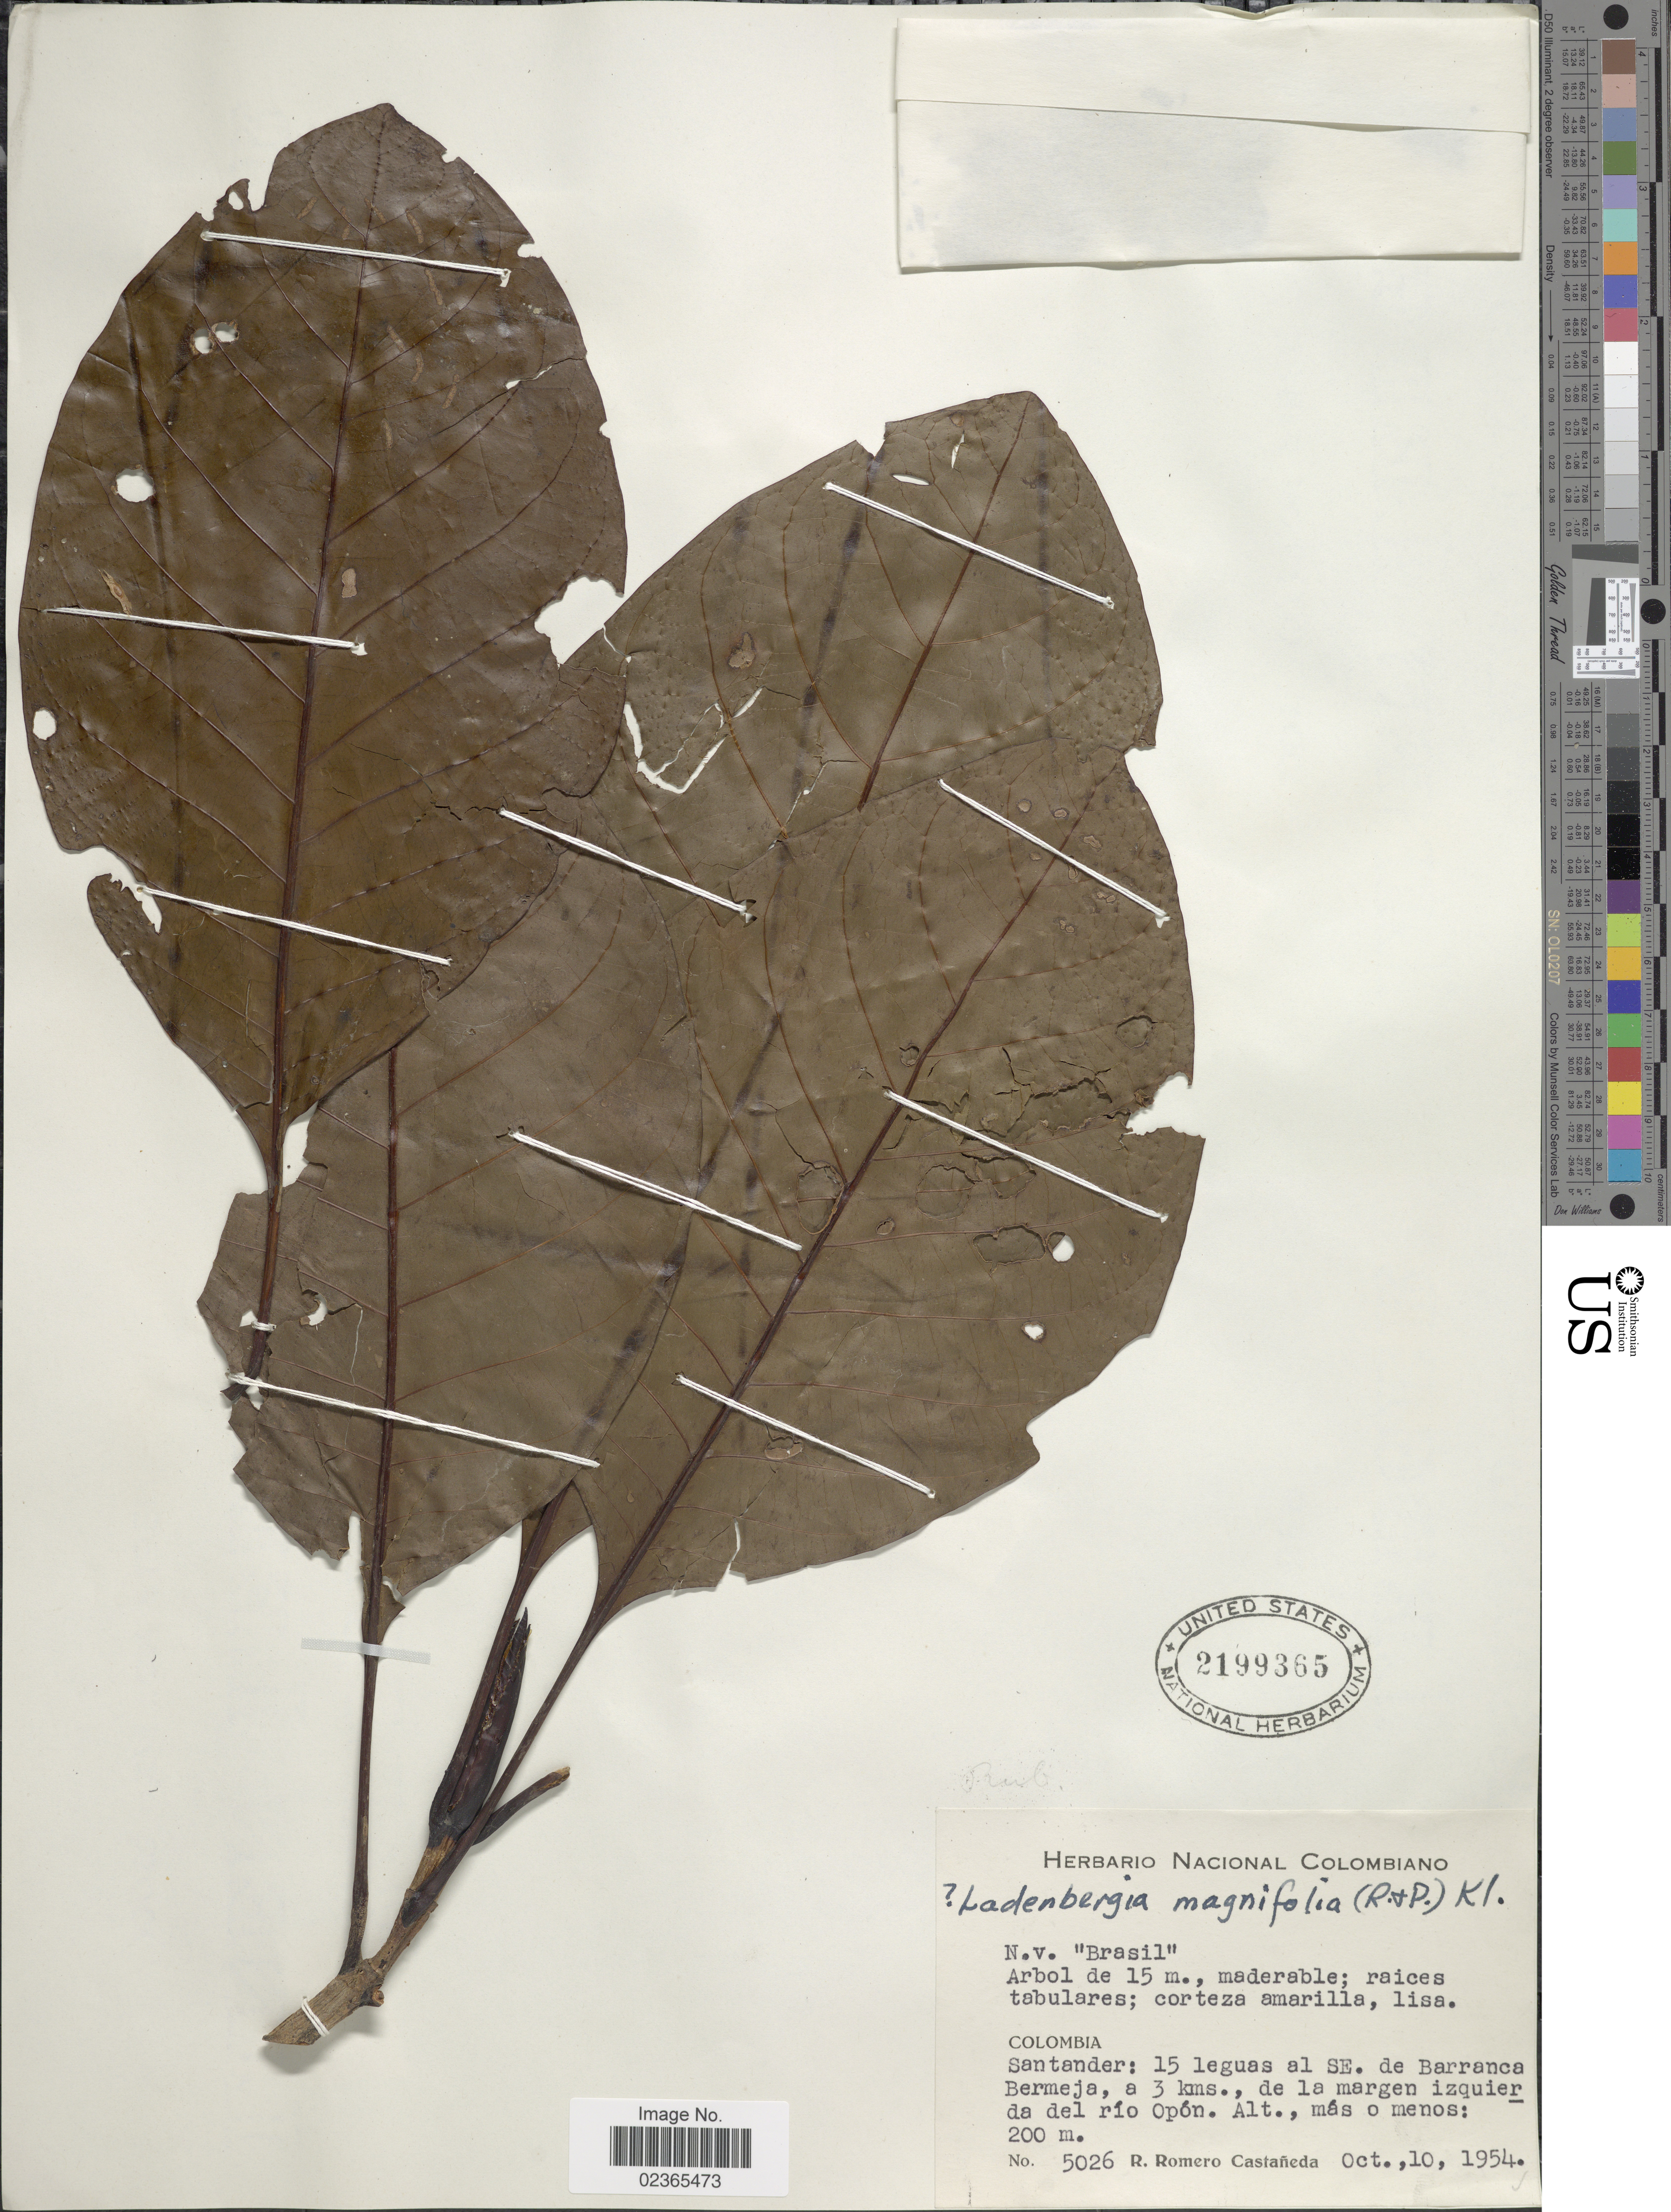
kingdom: Plantae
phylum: Tracheophyta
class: Magnoliopsida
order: Gentianales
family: Rubiaceae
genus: Ladenbergia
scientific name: Ladenbergia oblongifolia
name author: (Mutis) L. Andersson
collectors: R. Romero Castañeda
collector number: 5026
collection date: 1954-10-10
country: Colombia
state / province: Santander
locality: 15 leguas al SE. de Barranca Bermeja, a 3 kms., de la margen izquier da del rio Opon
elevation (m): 200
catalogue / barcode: US 2199365